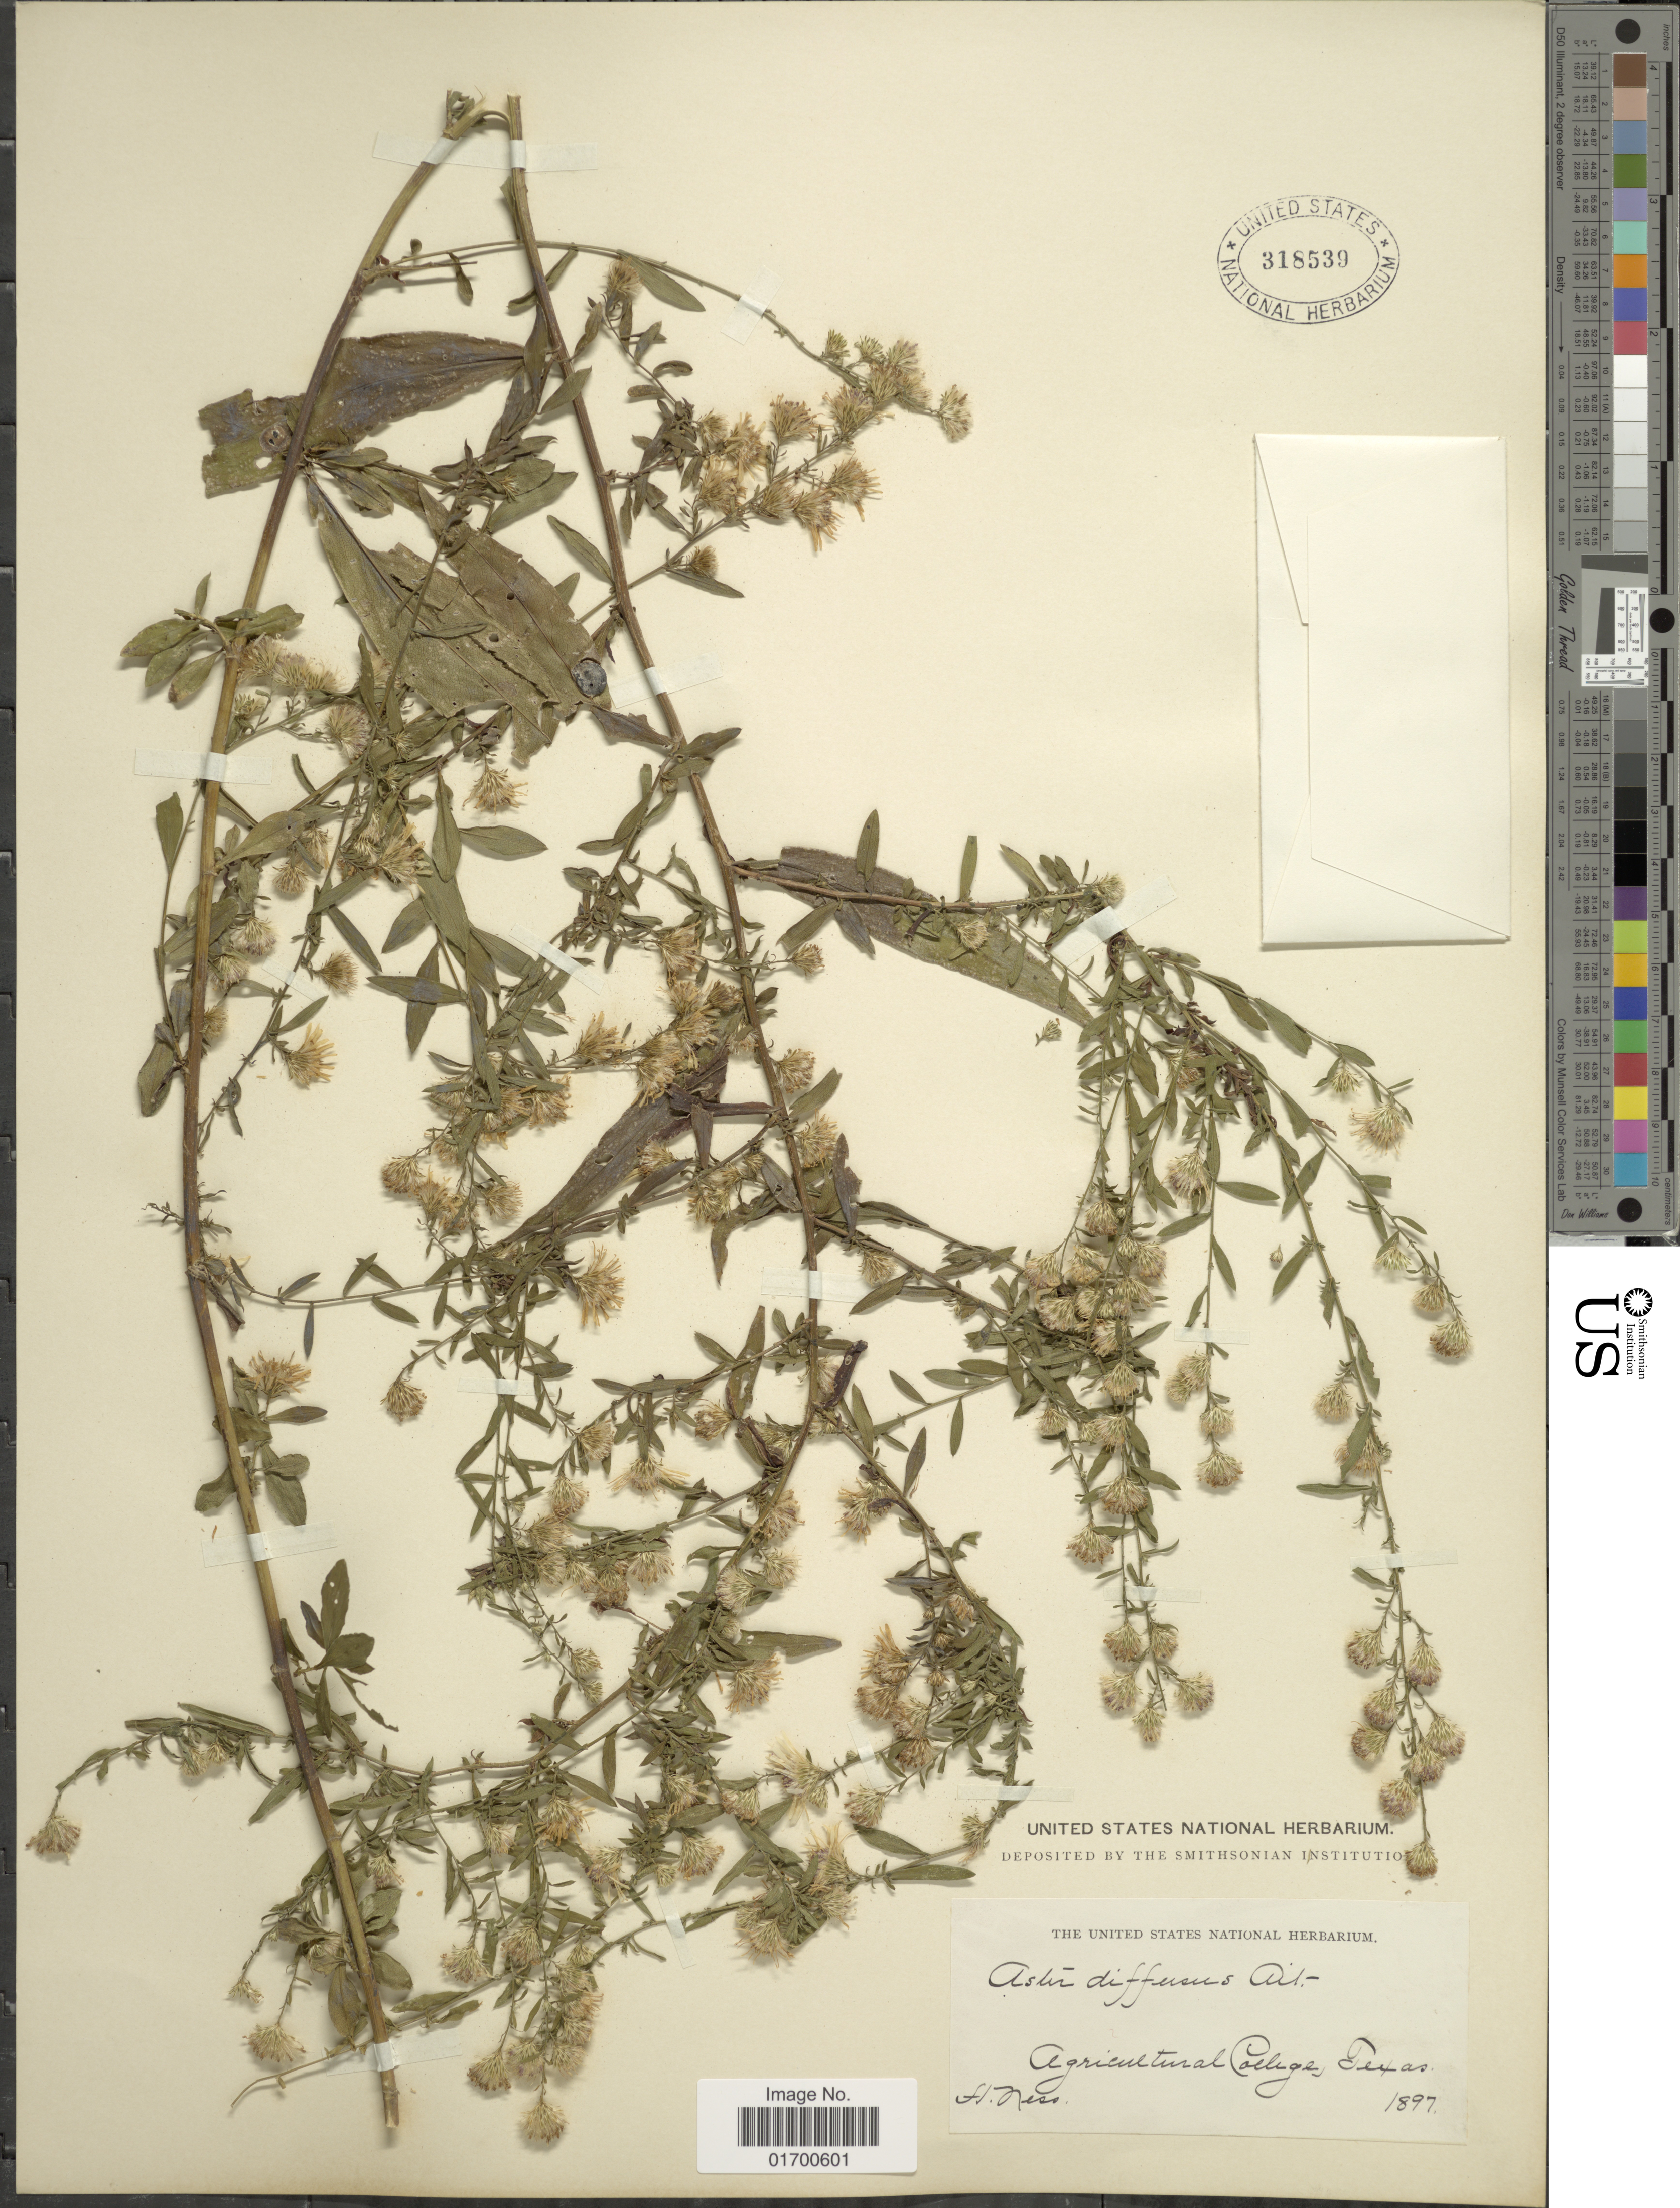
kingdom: Plantae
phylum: Tracheophyta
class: Magnoliopsida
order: Asterales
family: Asteraceae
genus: Symphyotrichum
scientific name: Symphyotrichum lateriflorum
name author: (L.) Á. Löve & D. Löve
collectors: F. Ness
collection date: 1897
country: United States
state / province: Texas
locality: Argricultural College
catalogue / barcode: US 318539